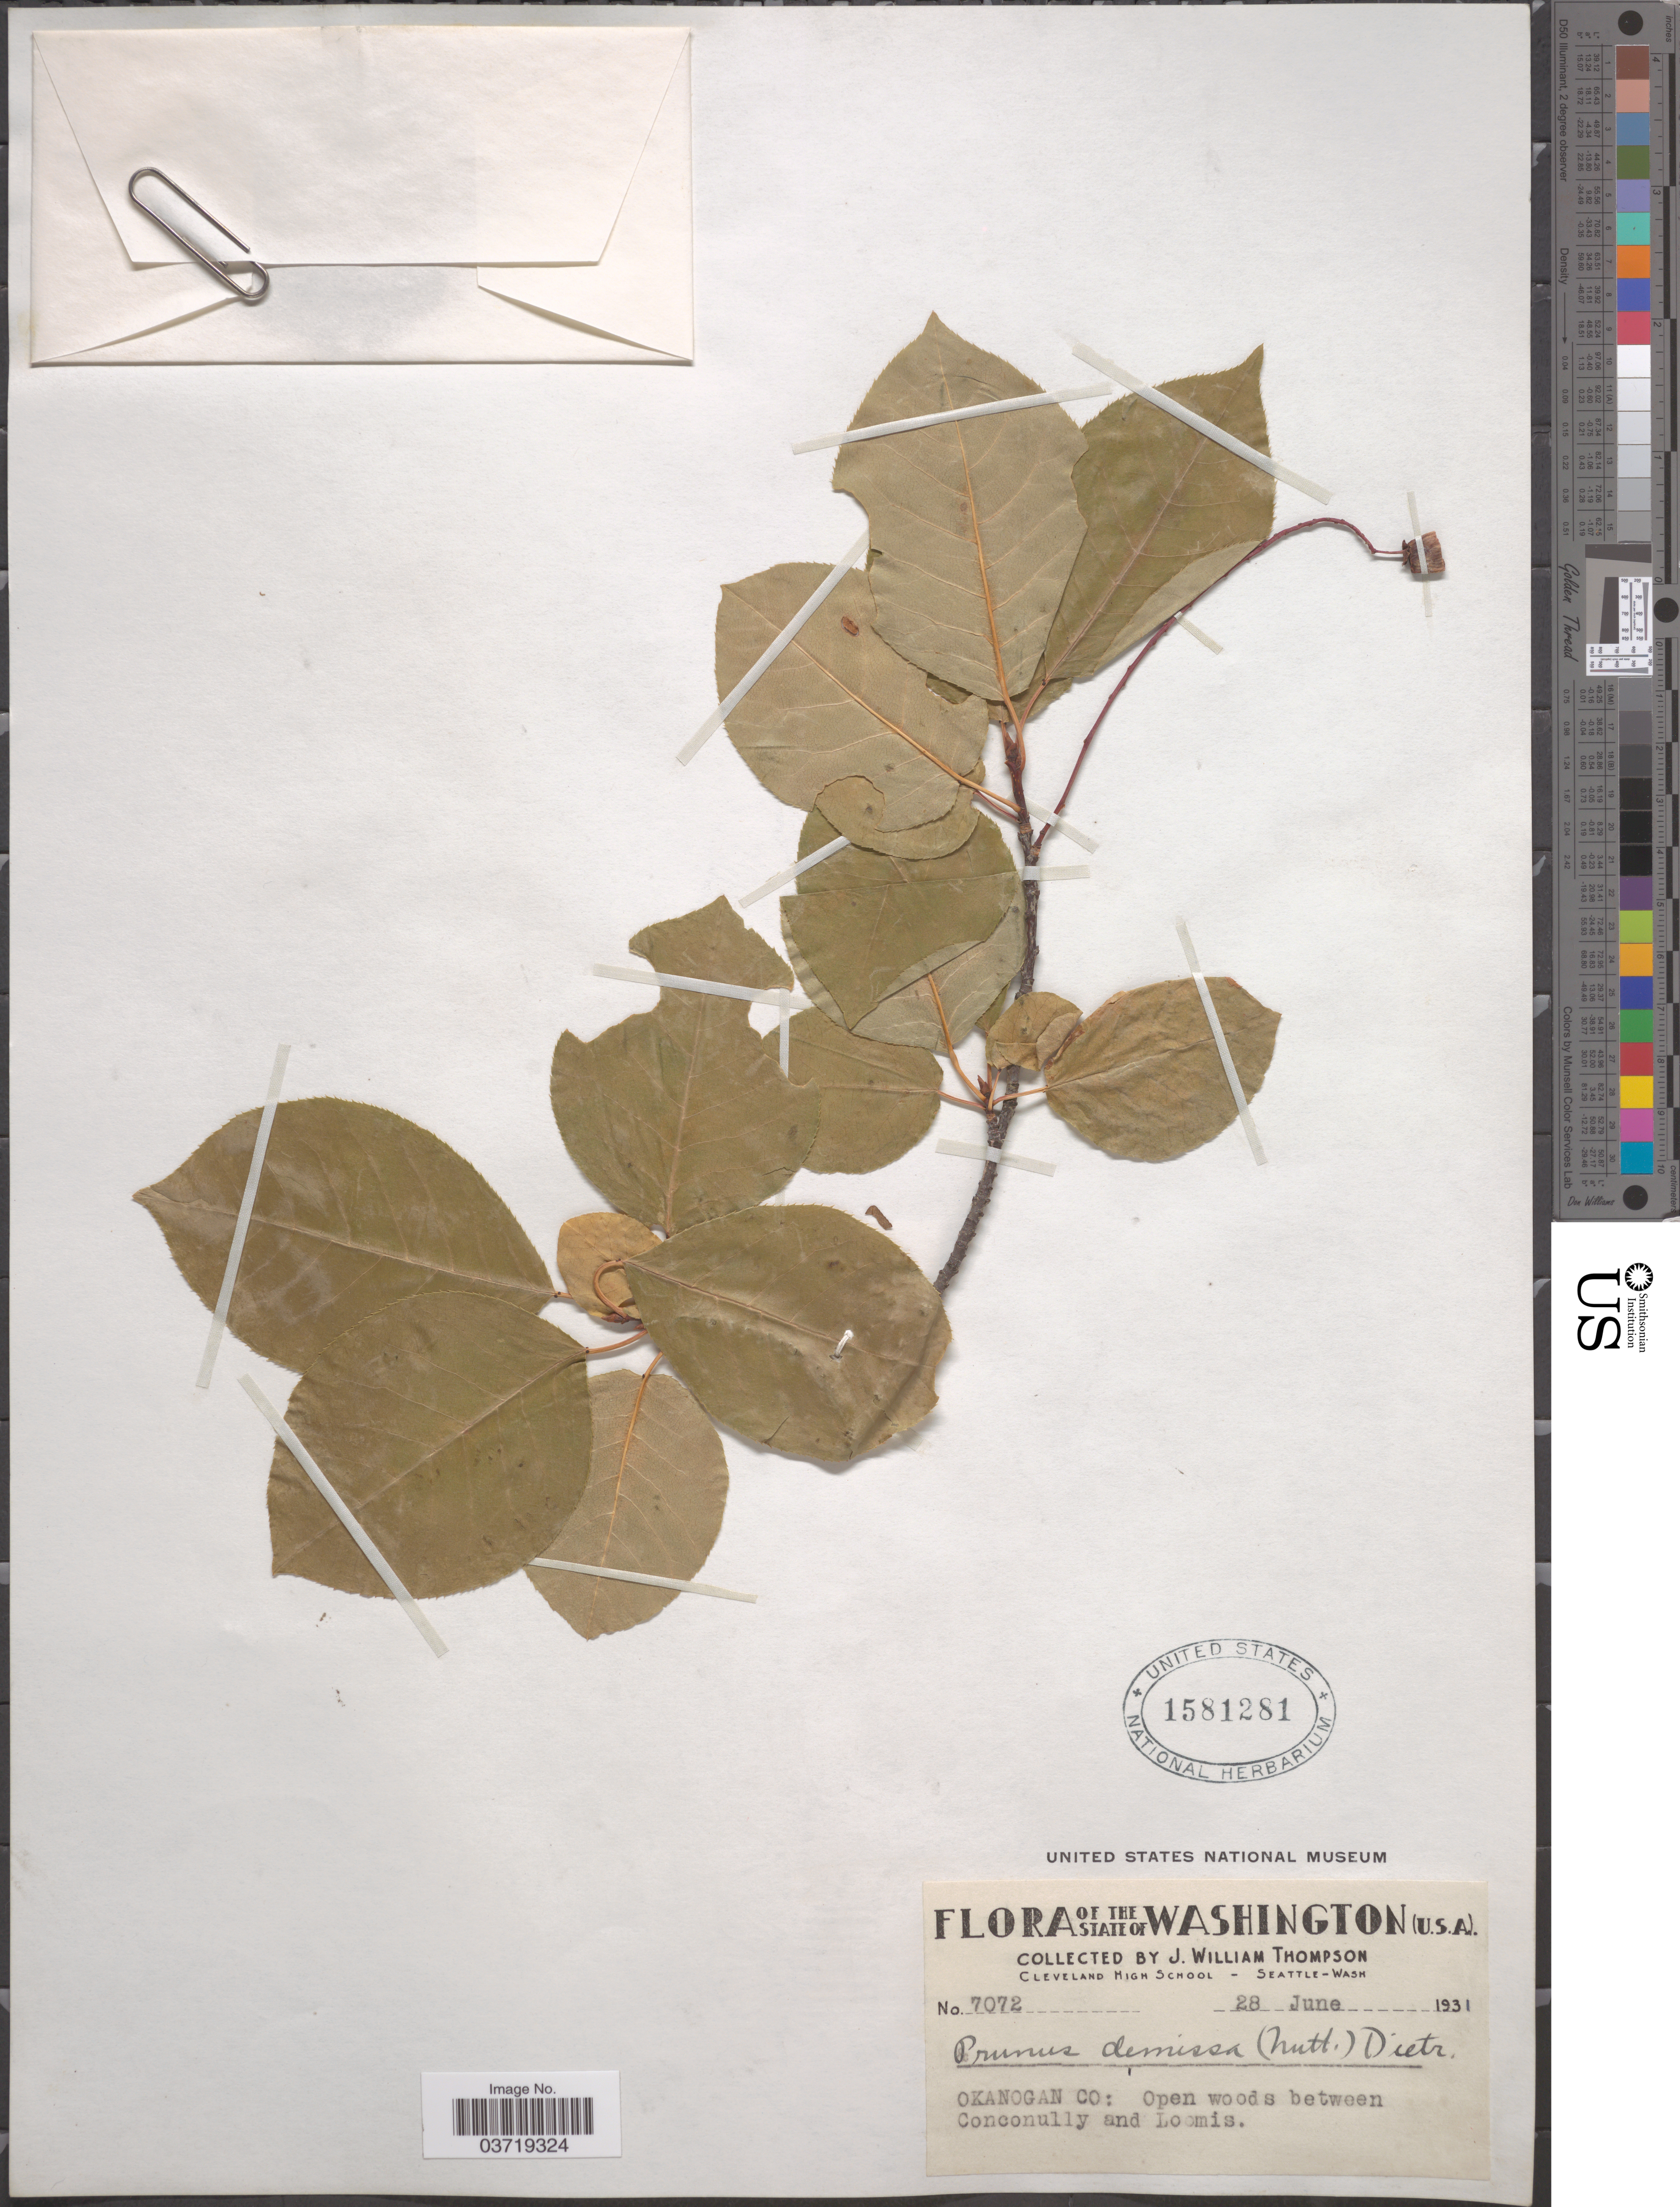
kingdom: Plantae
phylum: Tracheophyta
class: Magnoliopsida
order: Rosales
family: Rosaceae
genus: Prunus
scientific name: Prunus virginiana var. demissa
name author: (Nutt.) Torr.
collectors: J. W. Thompson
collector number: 7072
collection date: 1931-06-28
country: United States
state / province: Washington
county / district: Okanogan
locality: Okanogan Co: Open woods between Conconully and Loomis.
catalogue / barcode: US 1581281